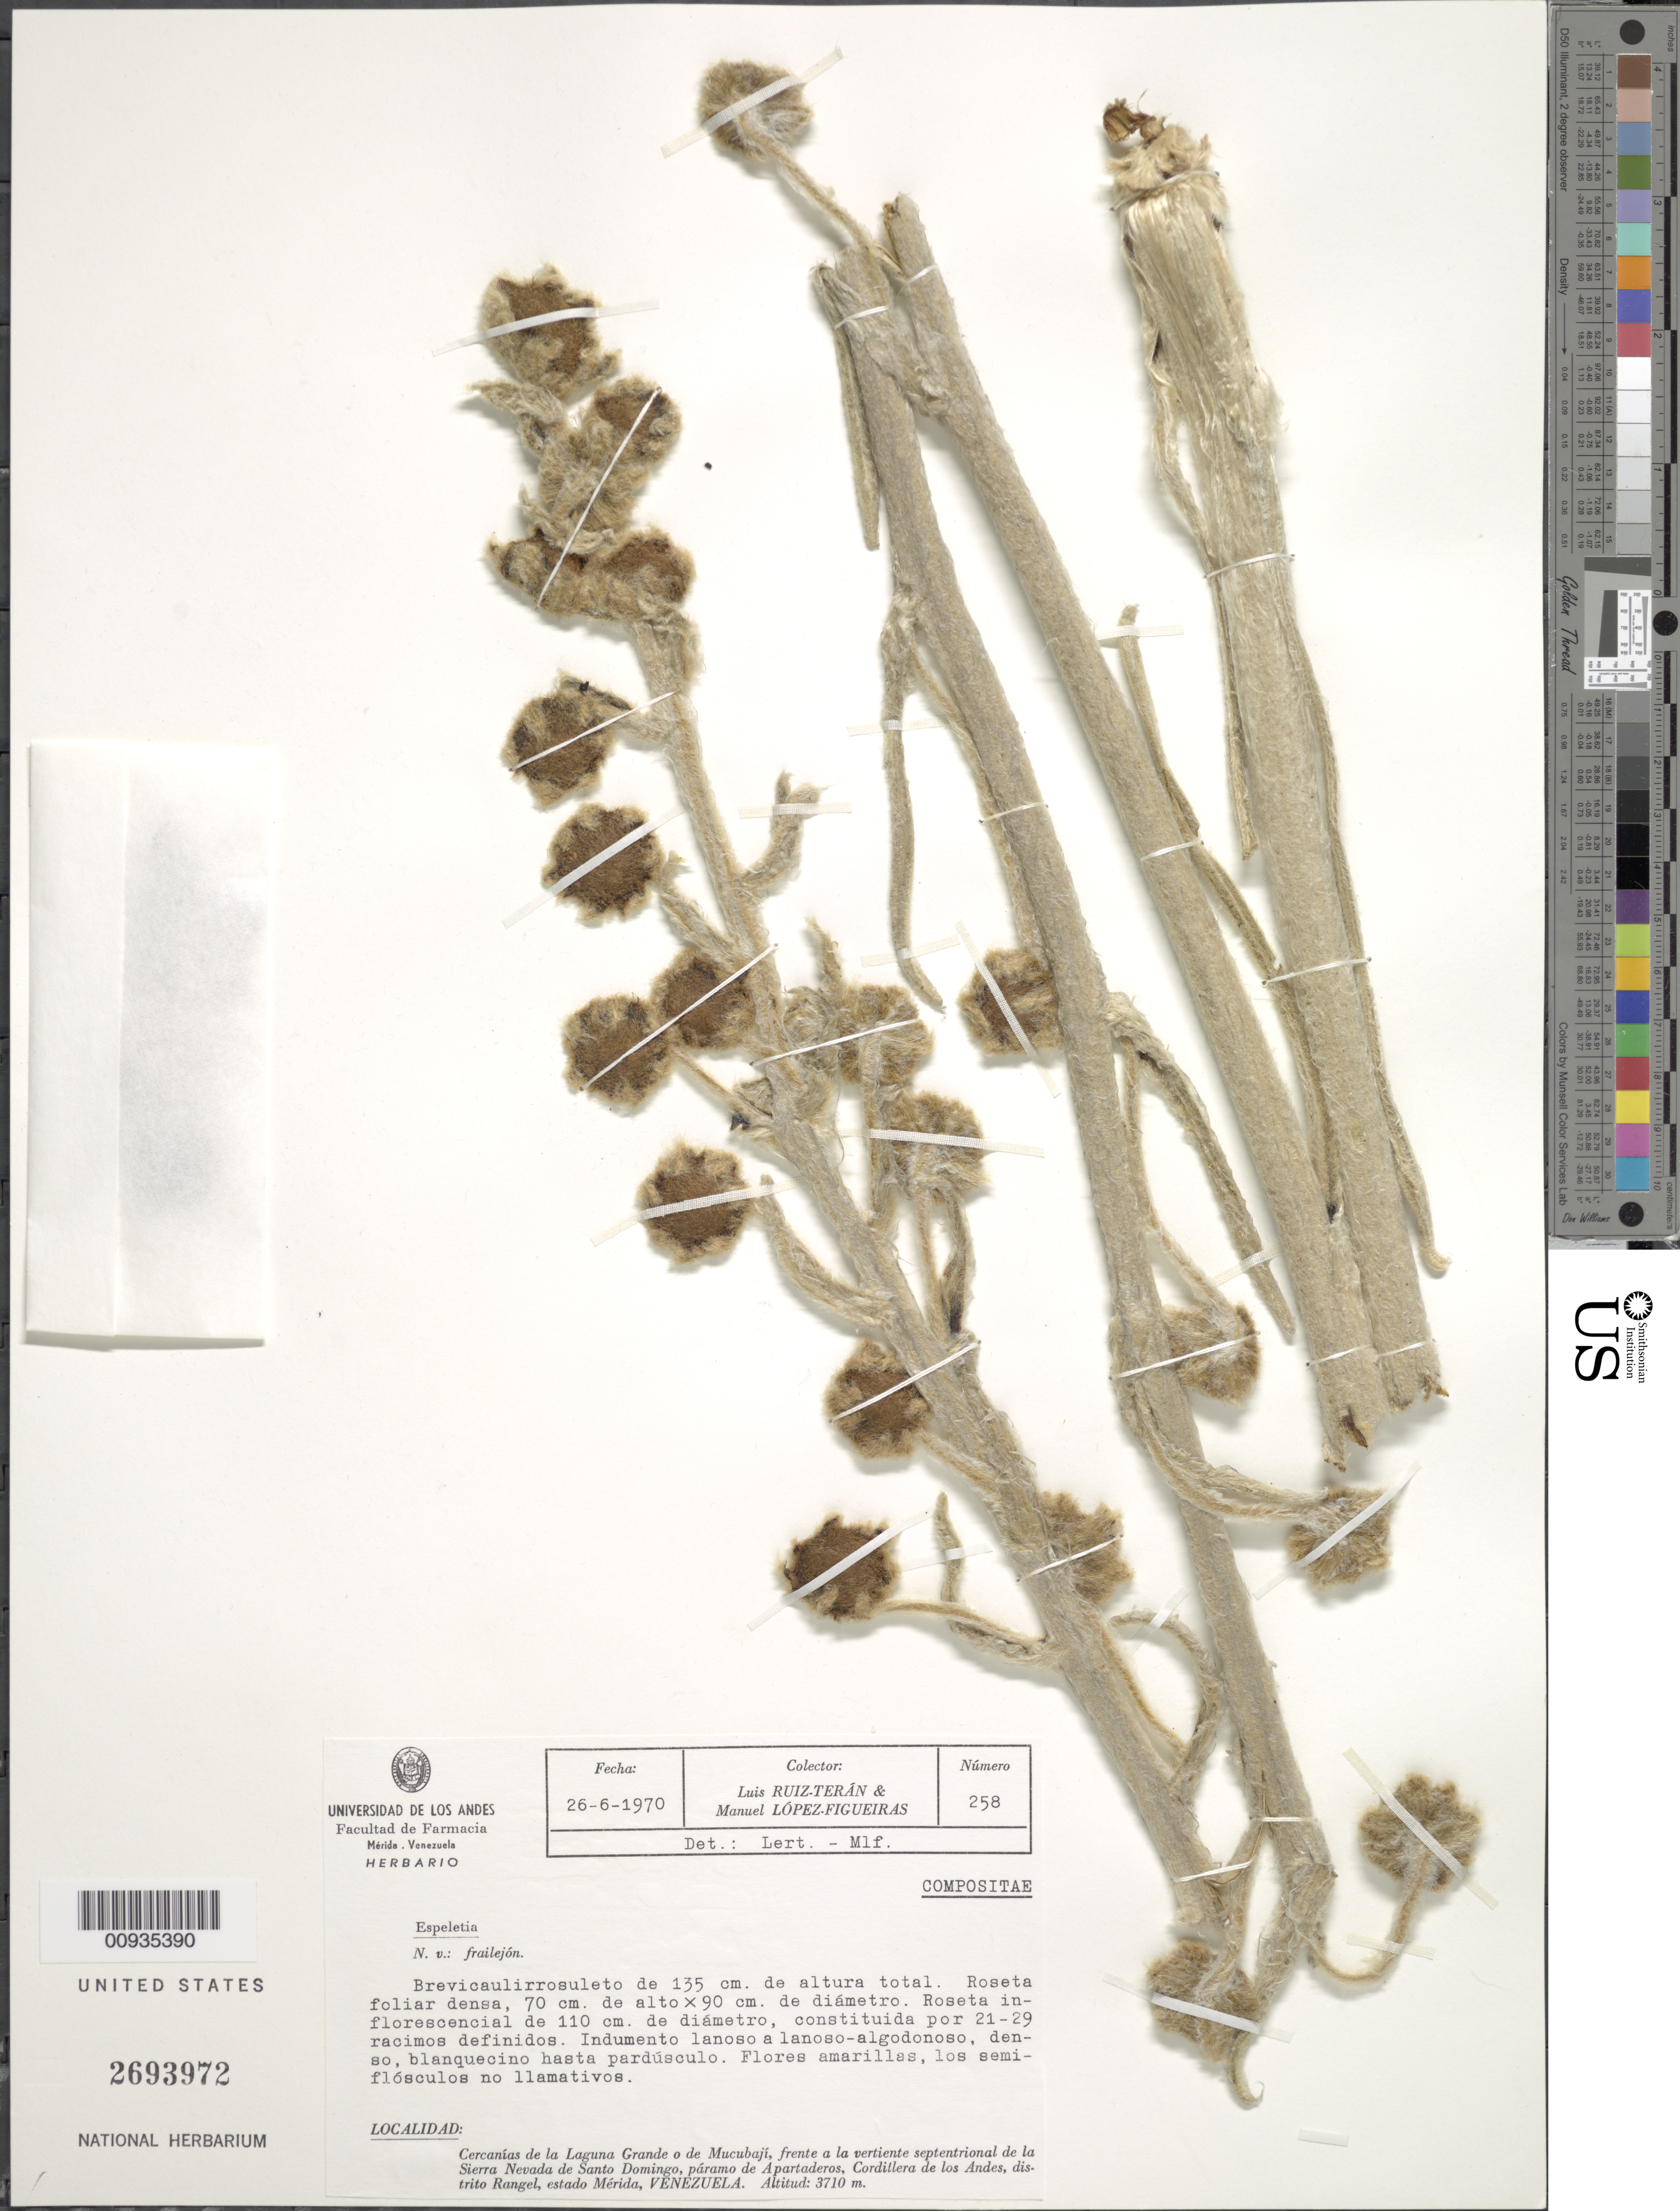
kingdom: Plantae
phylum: Tracheophyta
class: Magnoliopsida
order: Asterales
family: Asteraceae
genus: Coespeletia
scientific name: Coespeletia spicata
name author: (Sch. Bip. ex Wedd.) Cuatrec.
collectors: L. Teran & M. López Figueiras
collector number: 258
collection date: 1970-06-26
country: Venezuela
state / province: Mérida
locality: Cercanias de la Laguna Grande o de Mucubaji, frente a la vertiente septentrional de la Sierra Nevada de Santo Domingo, paramo de Apartaderos, Cordillera de los Andes, distrito Rangel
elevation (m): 3710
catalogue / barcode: US 2693972